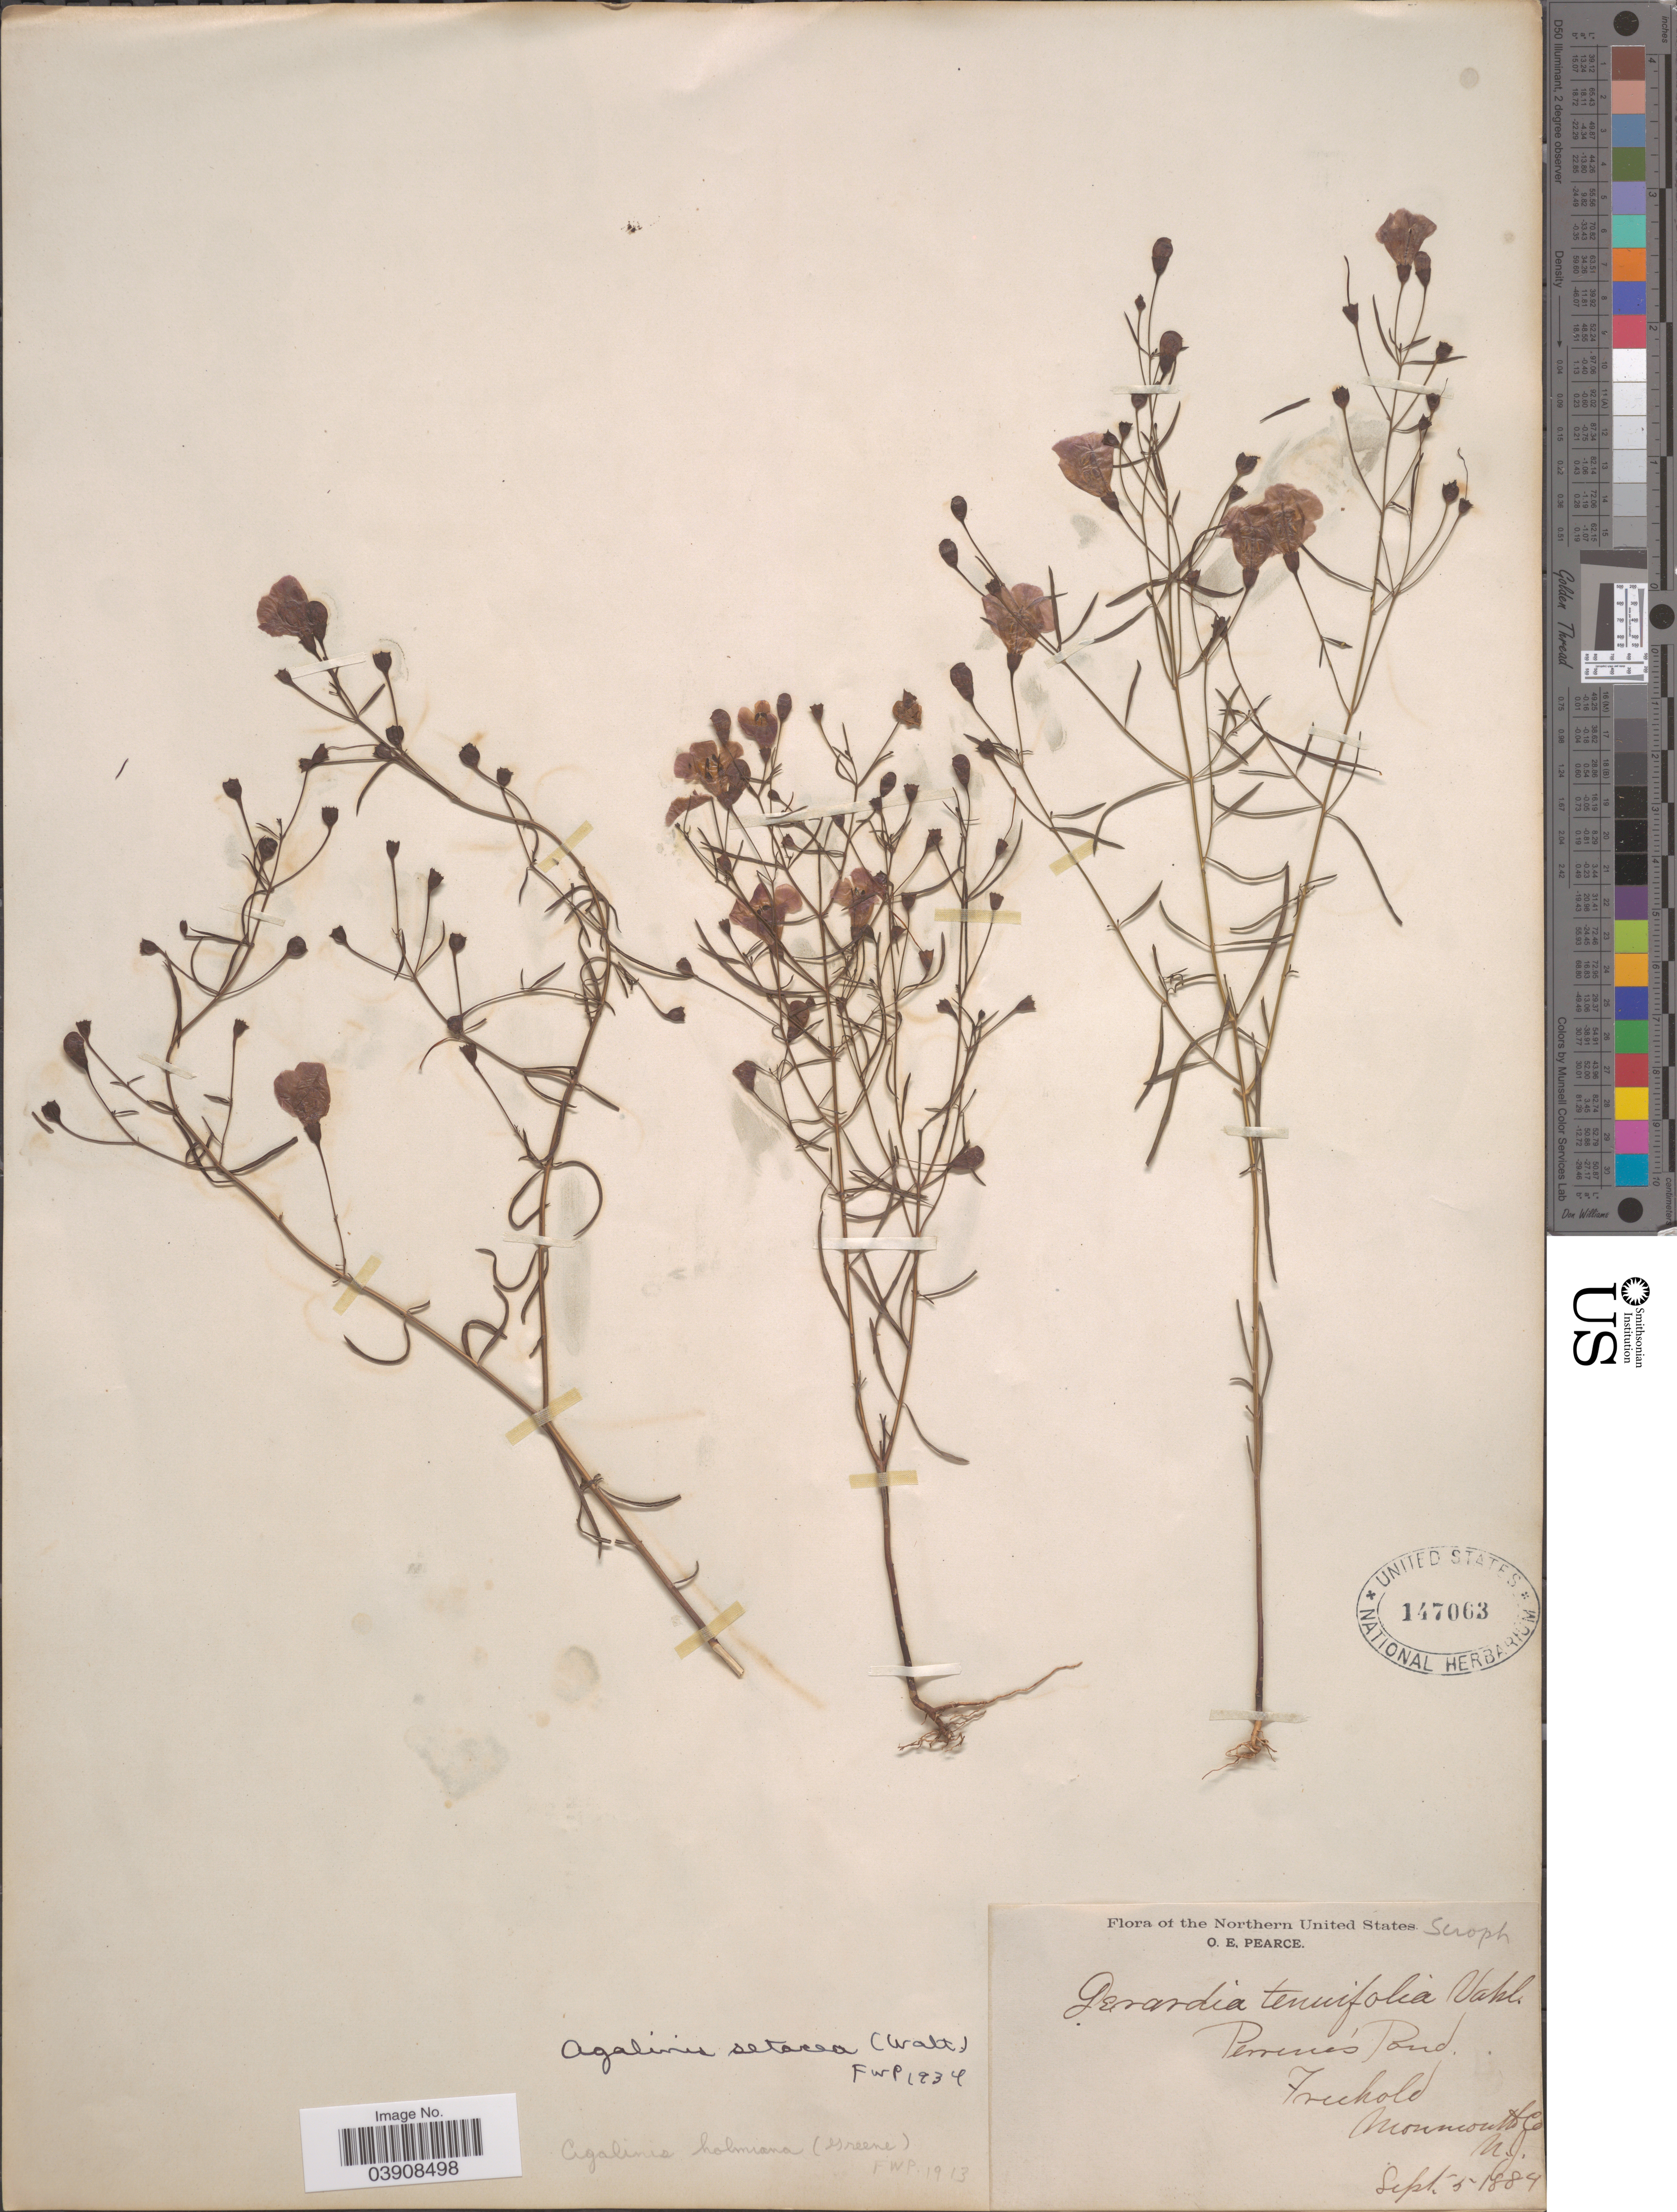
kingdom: Plantae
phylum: Tracheophyta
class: Magnoliopsida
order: Lamiales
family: Orobanchaceae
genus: Agalinis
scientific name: Agalinis setacea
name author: (J.F. Gmel.) Raf.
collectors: O. E. Pearce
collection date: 1884-09-05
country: United States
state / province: New Jersey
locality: The Northern United States. Perrene's [interpreted] Pond. Freehold. Monmouth Co.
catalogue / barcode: US 147063